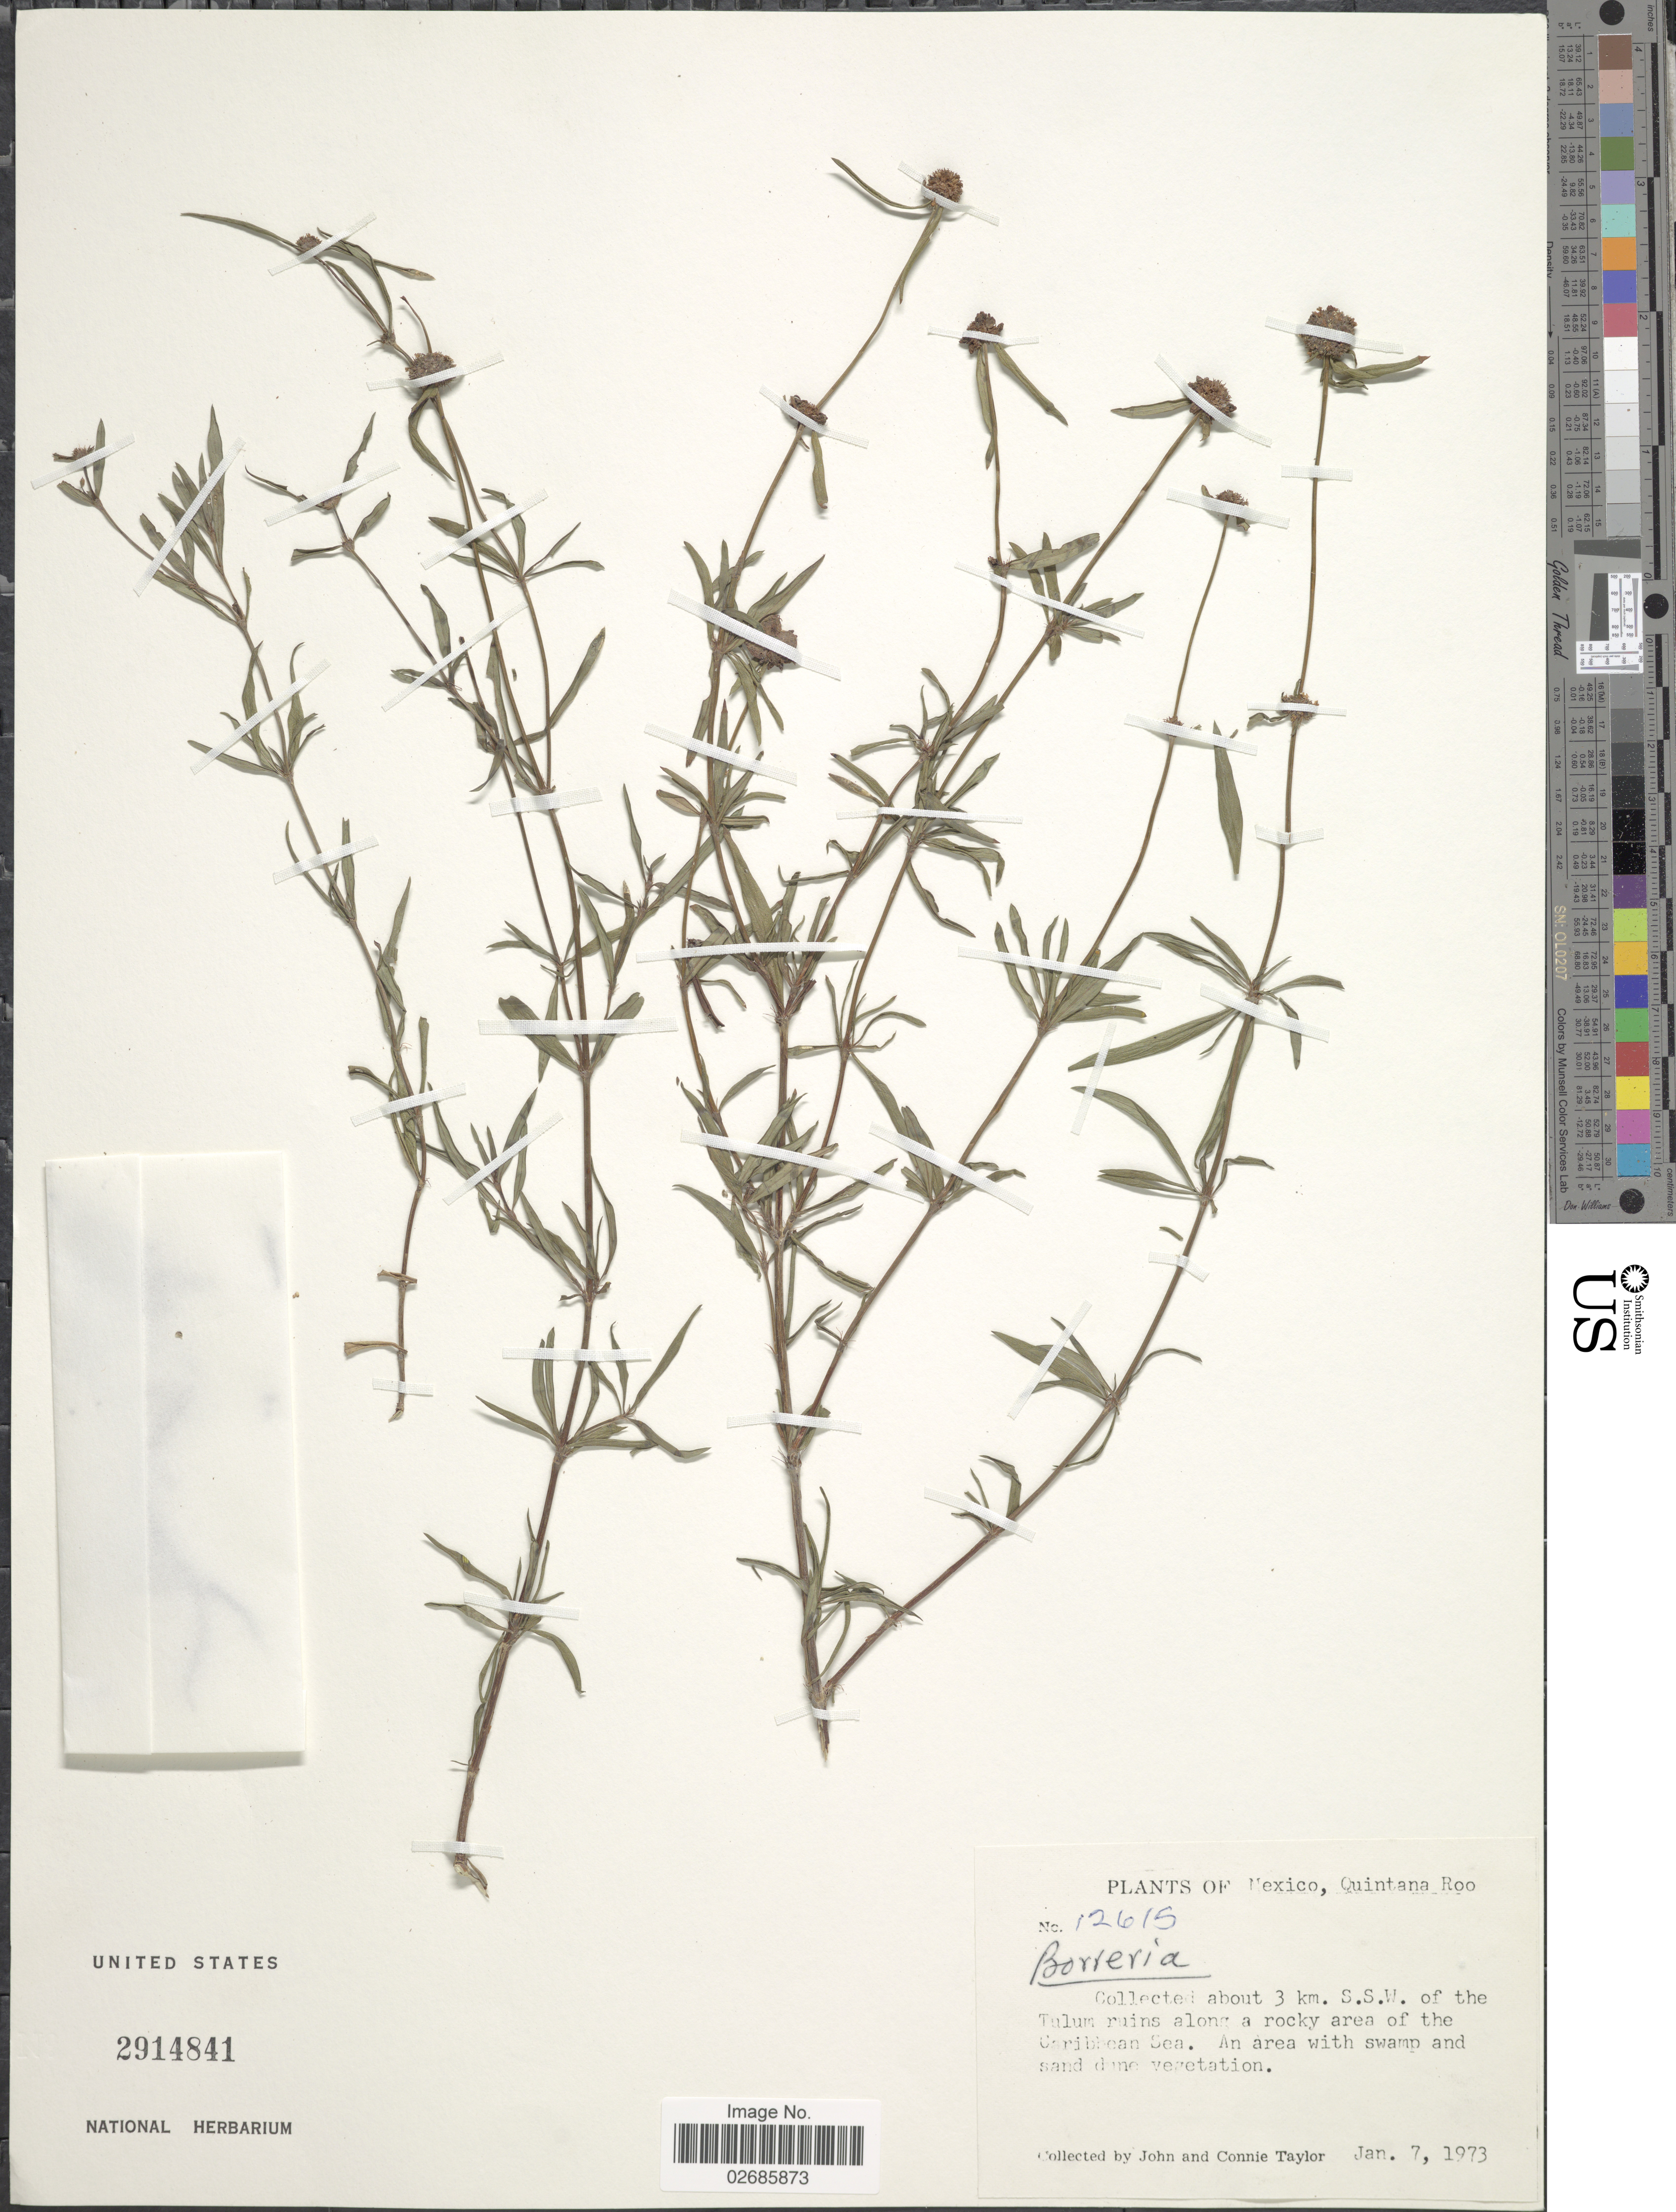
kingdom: Plantae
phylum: Tracheophyta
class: Magnoliopsida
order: Gentianales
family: Rubiaceae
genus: Borreria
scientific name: Borreria sp.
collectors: J. Taylor & C. Taylor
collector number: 12615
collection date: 1973-01-07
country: Mexico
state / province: Quintana Roo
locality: About 3 km. S.S.W. of the Tulum ruins along a rocky area of the Caribbean Sea.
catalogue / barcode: US 2914841